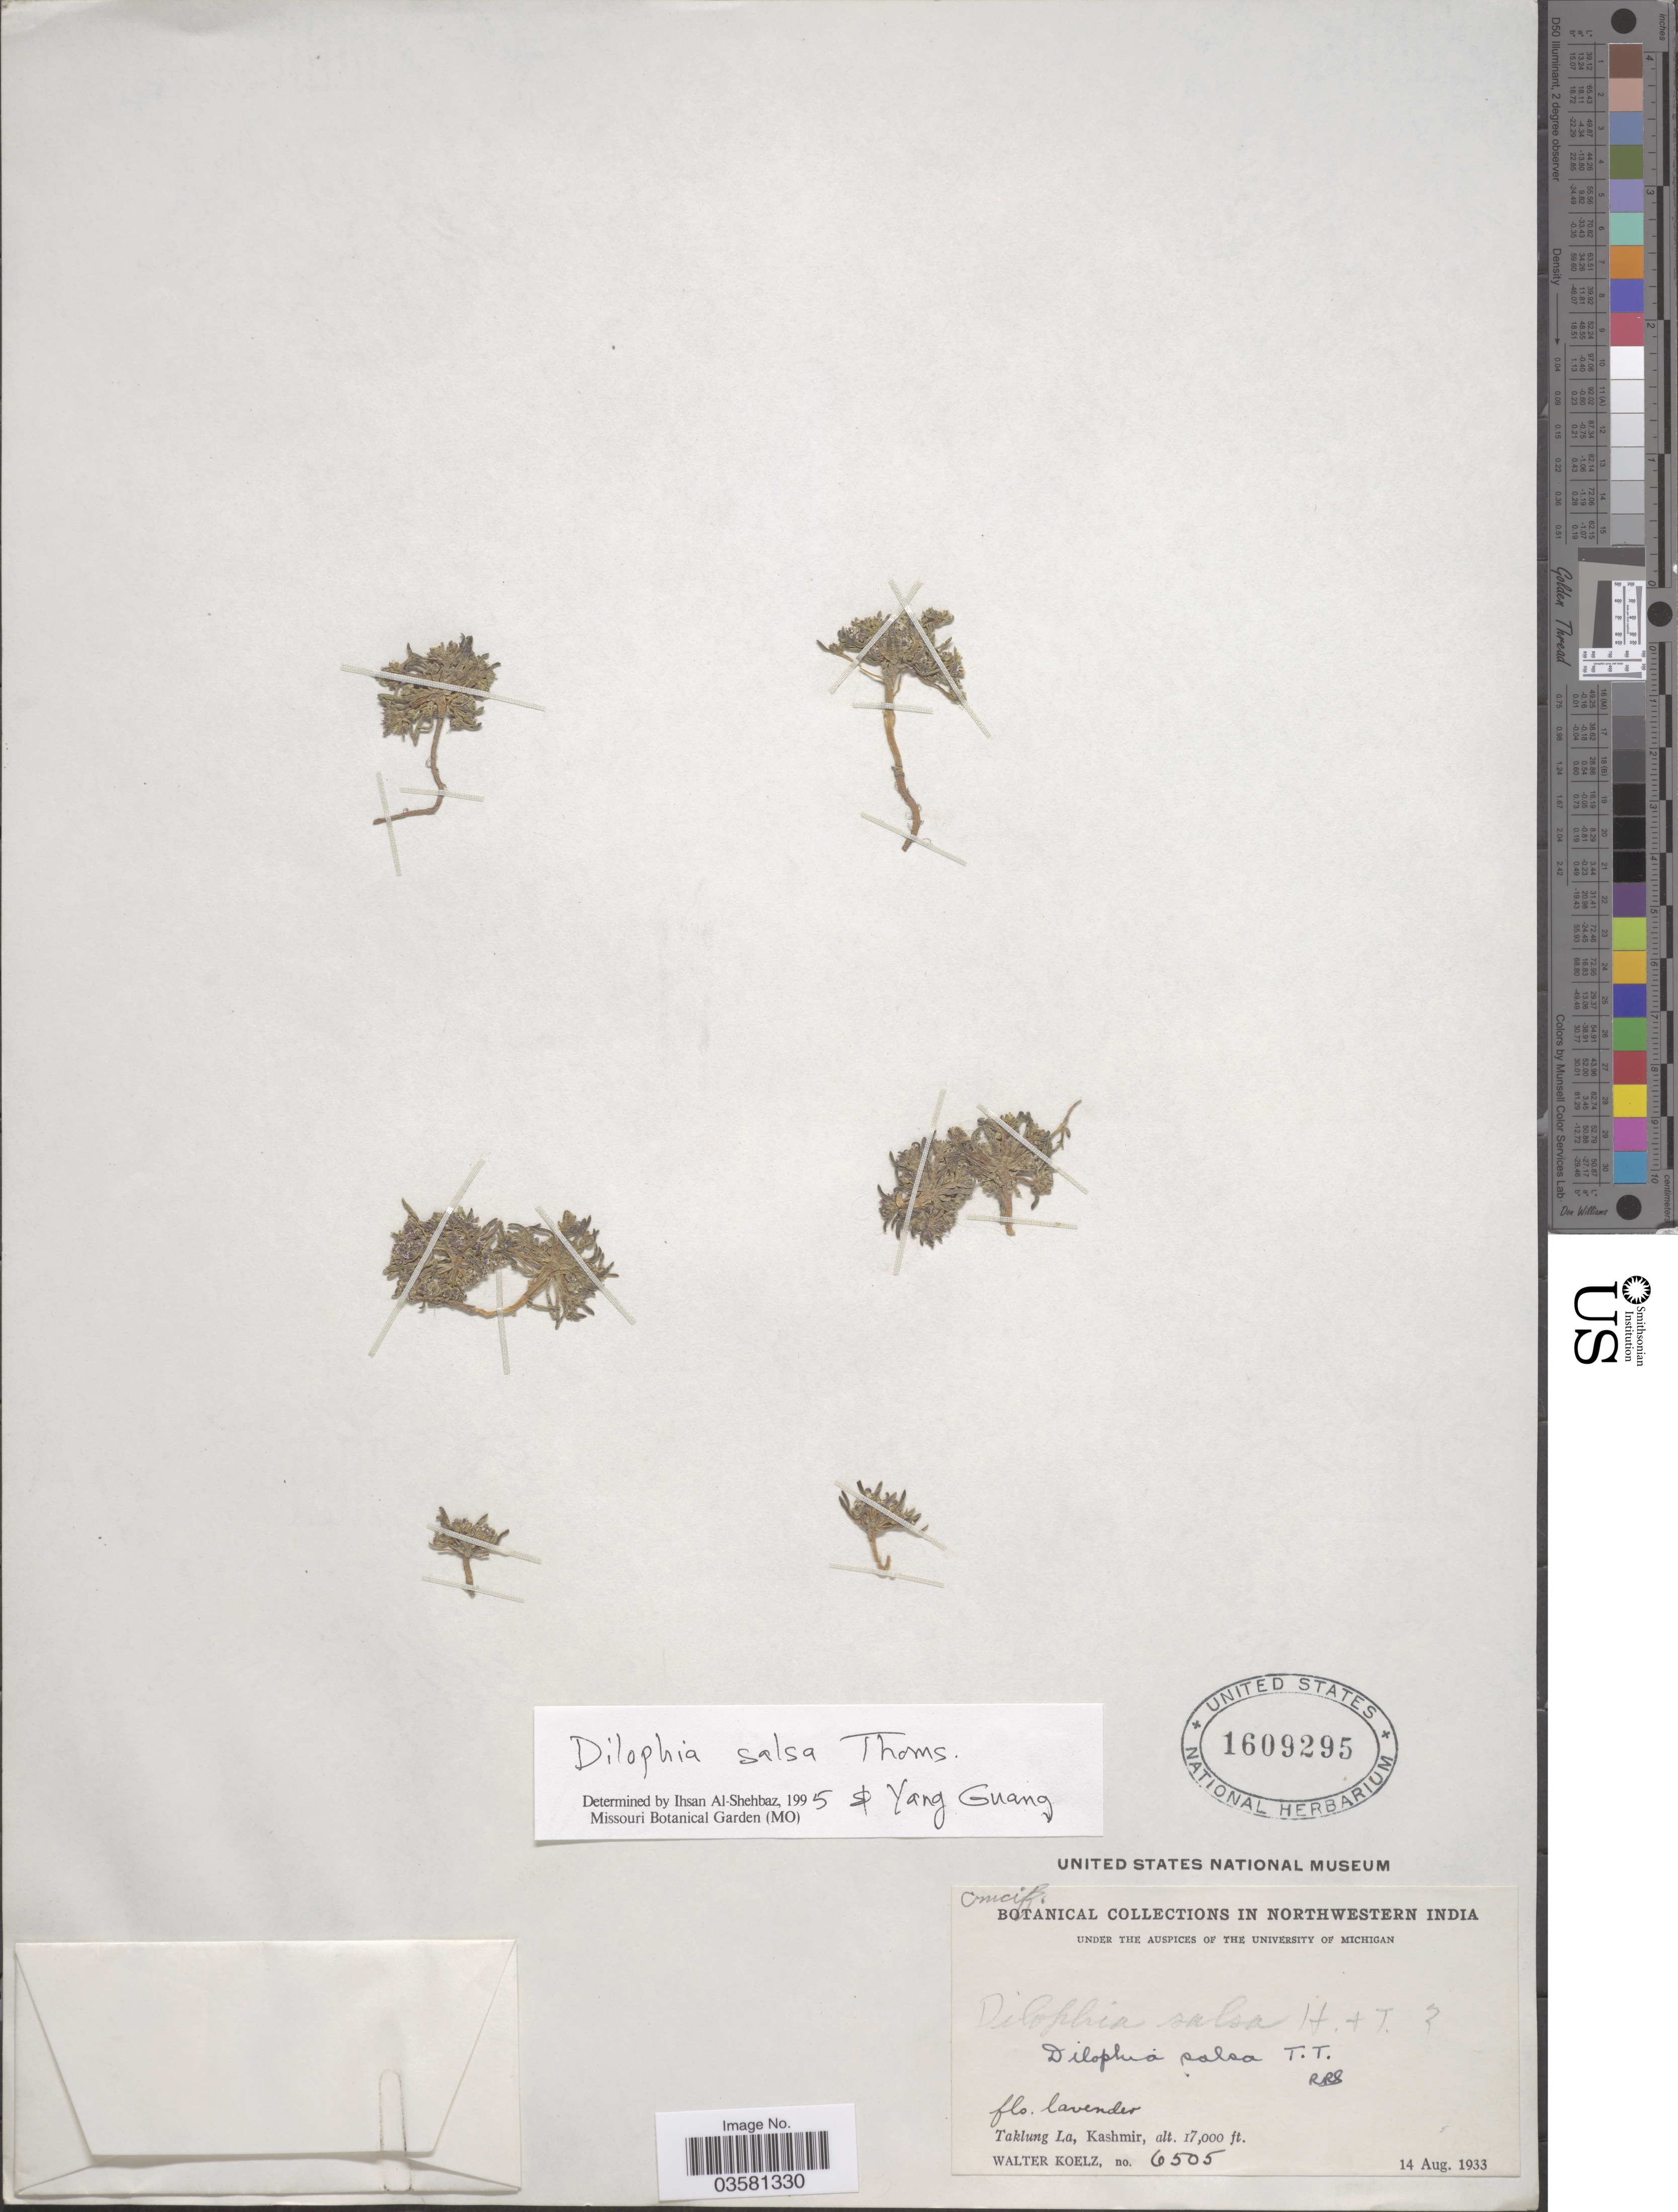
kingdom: Plantae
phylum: Tracheophyta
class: Magnoliopsida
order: Brassicales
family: Brassicaceae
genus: Dilophia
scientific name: Dilophia salsa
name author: Thomson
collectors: W. N. Koelz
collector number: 6505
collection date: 1933-08-14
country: India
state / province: Jammu and Kashmir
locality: Northwestern India. Taklung, La, Kashmir.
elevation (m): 5182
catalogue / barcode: US 1609295